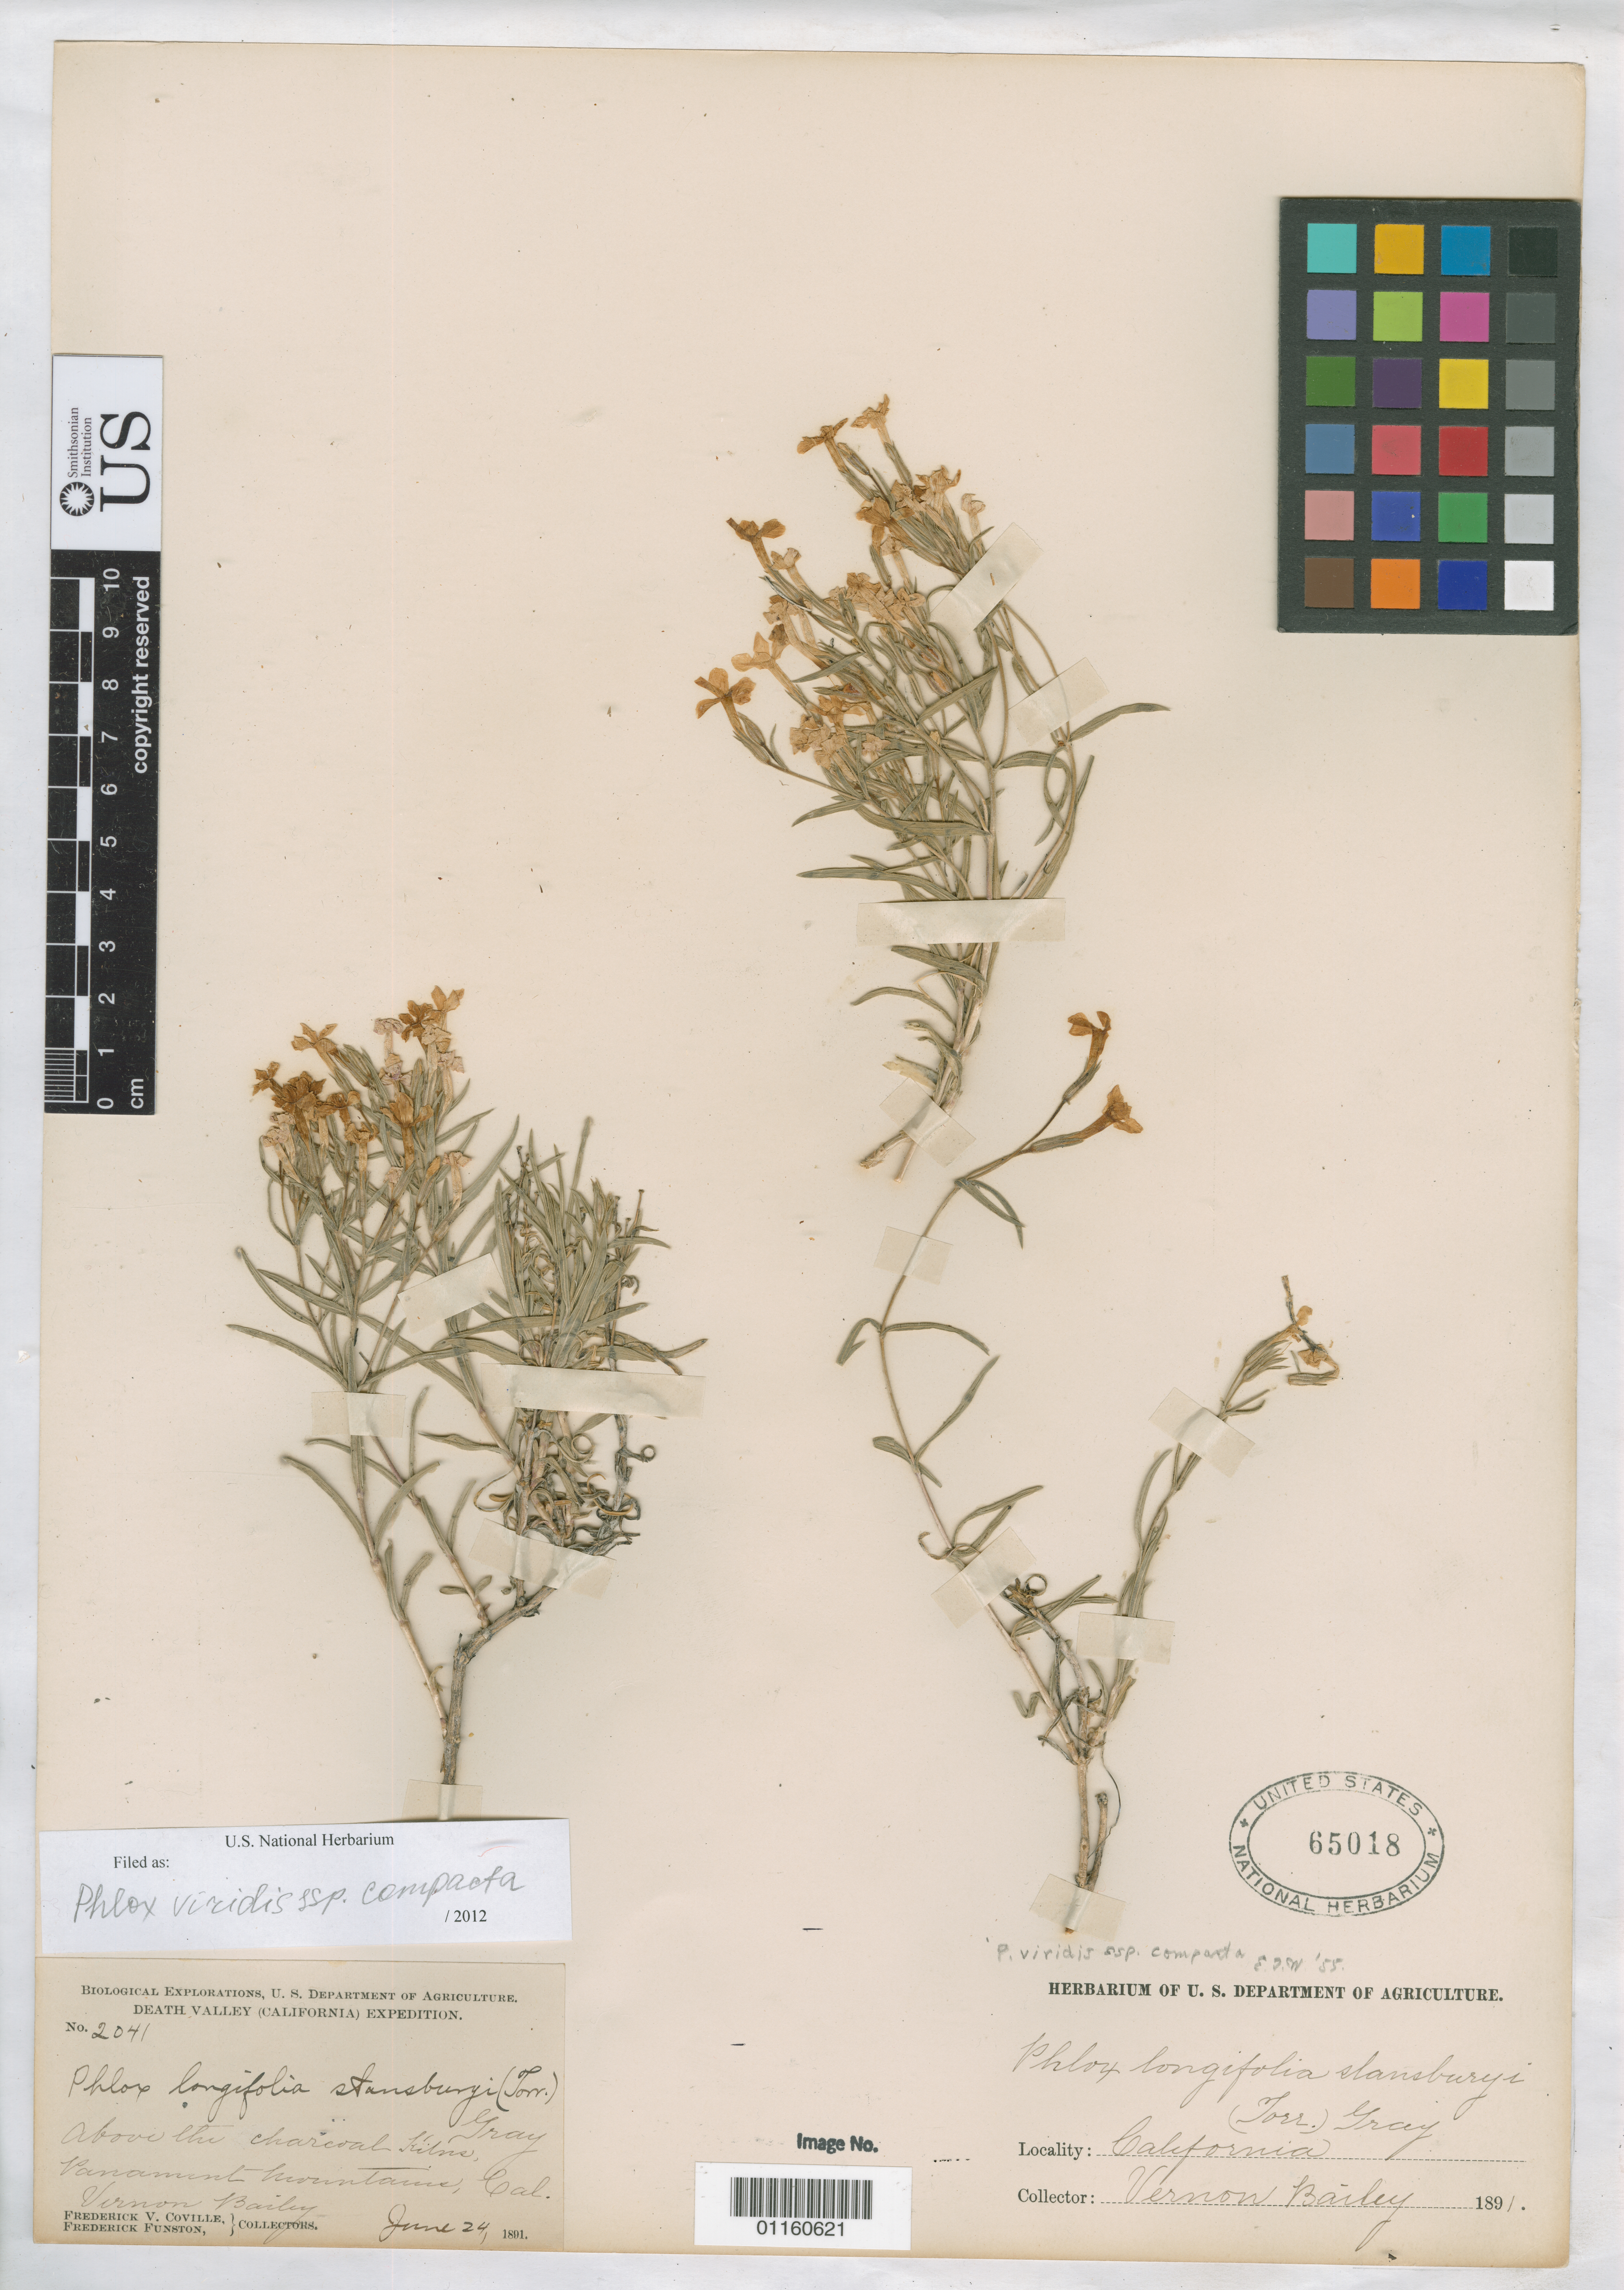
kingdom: Plantae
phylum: Tracheophyta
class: Magnoliopsida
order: Ericales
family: Polemoniaceae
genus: Phlox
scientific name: Phlox longifolia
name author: Nutt.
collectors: F. V. Coville, F. Funston & V. O. Bailey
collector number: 2041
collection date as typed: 24 Jun 1891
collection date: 1891-06-24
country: United States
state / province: California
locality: Panamint Mountains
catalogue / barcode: US 65018